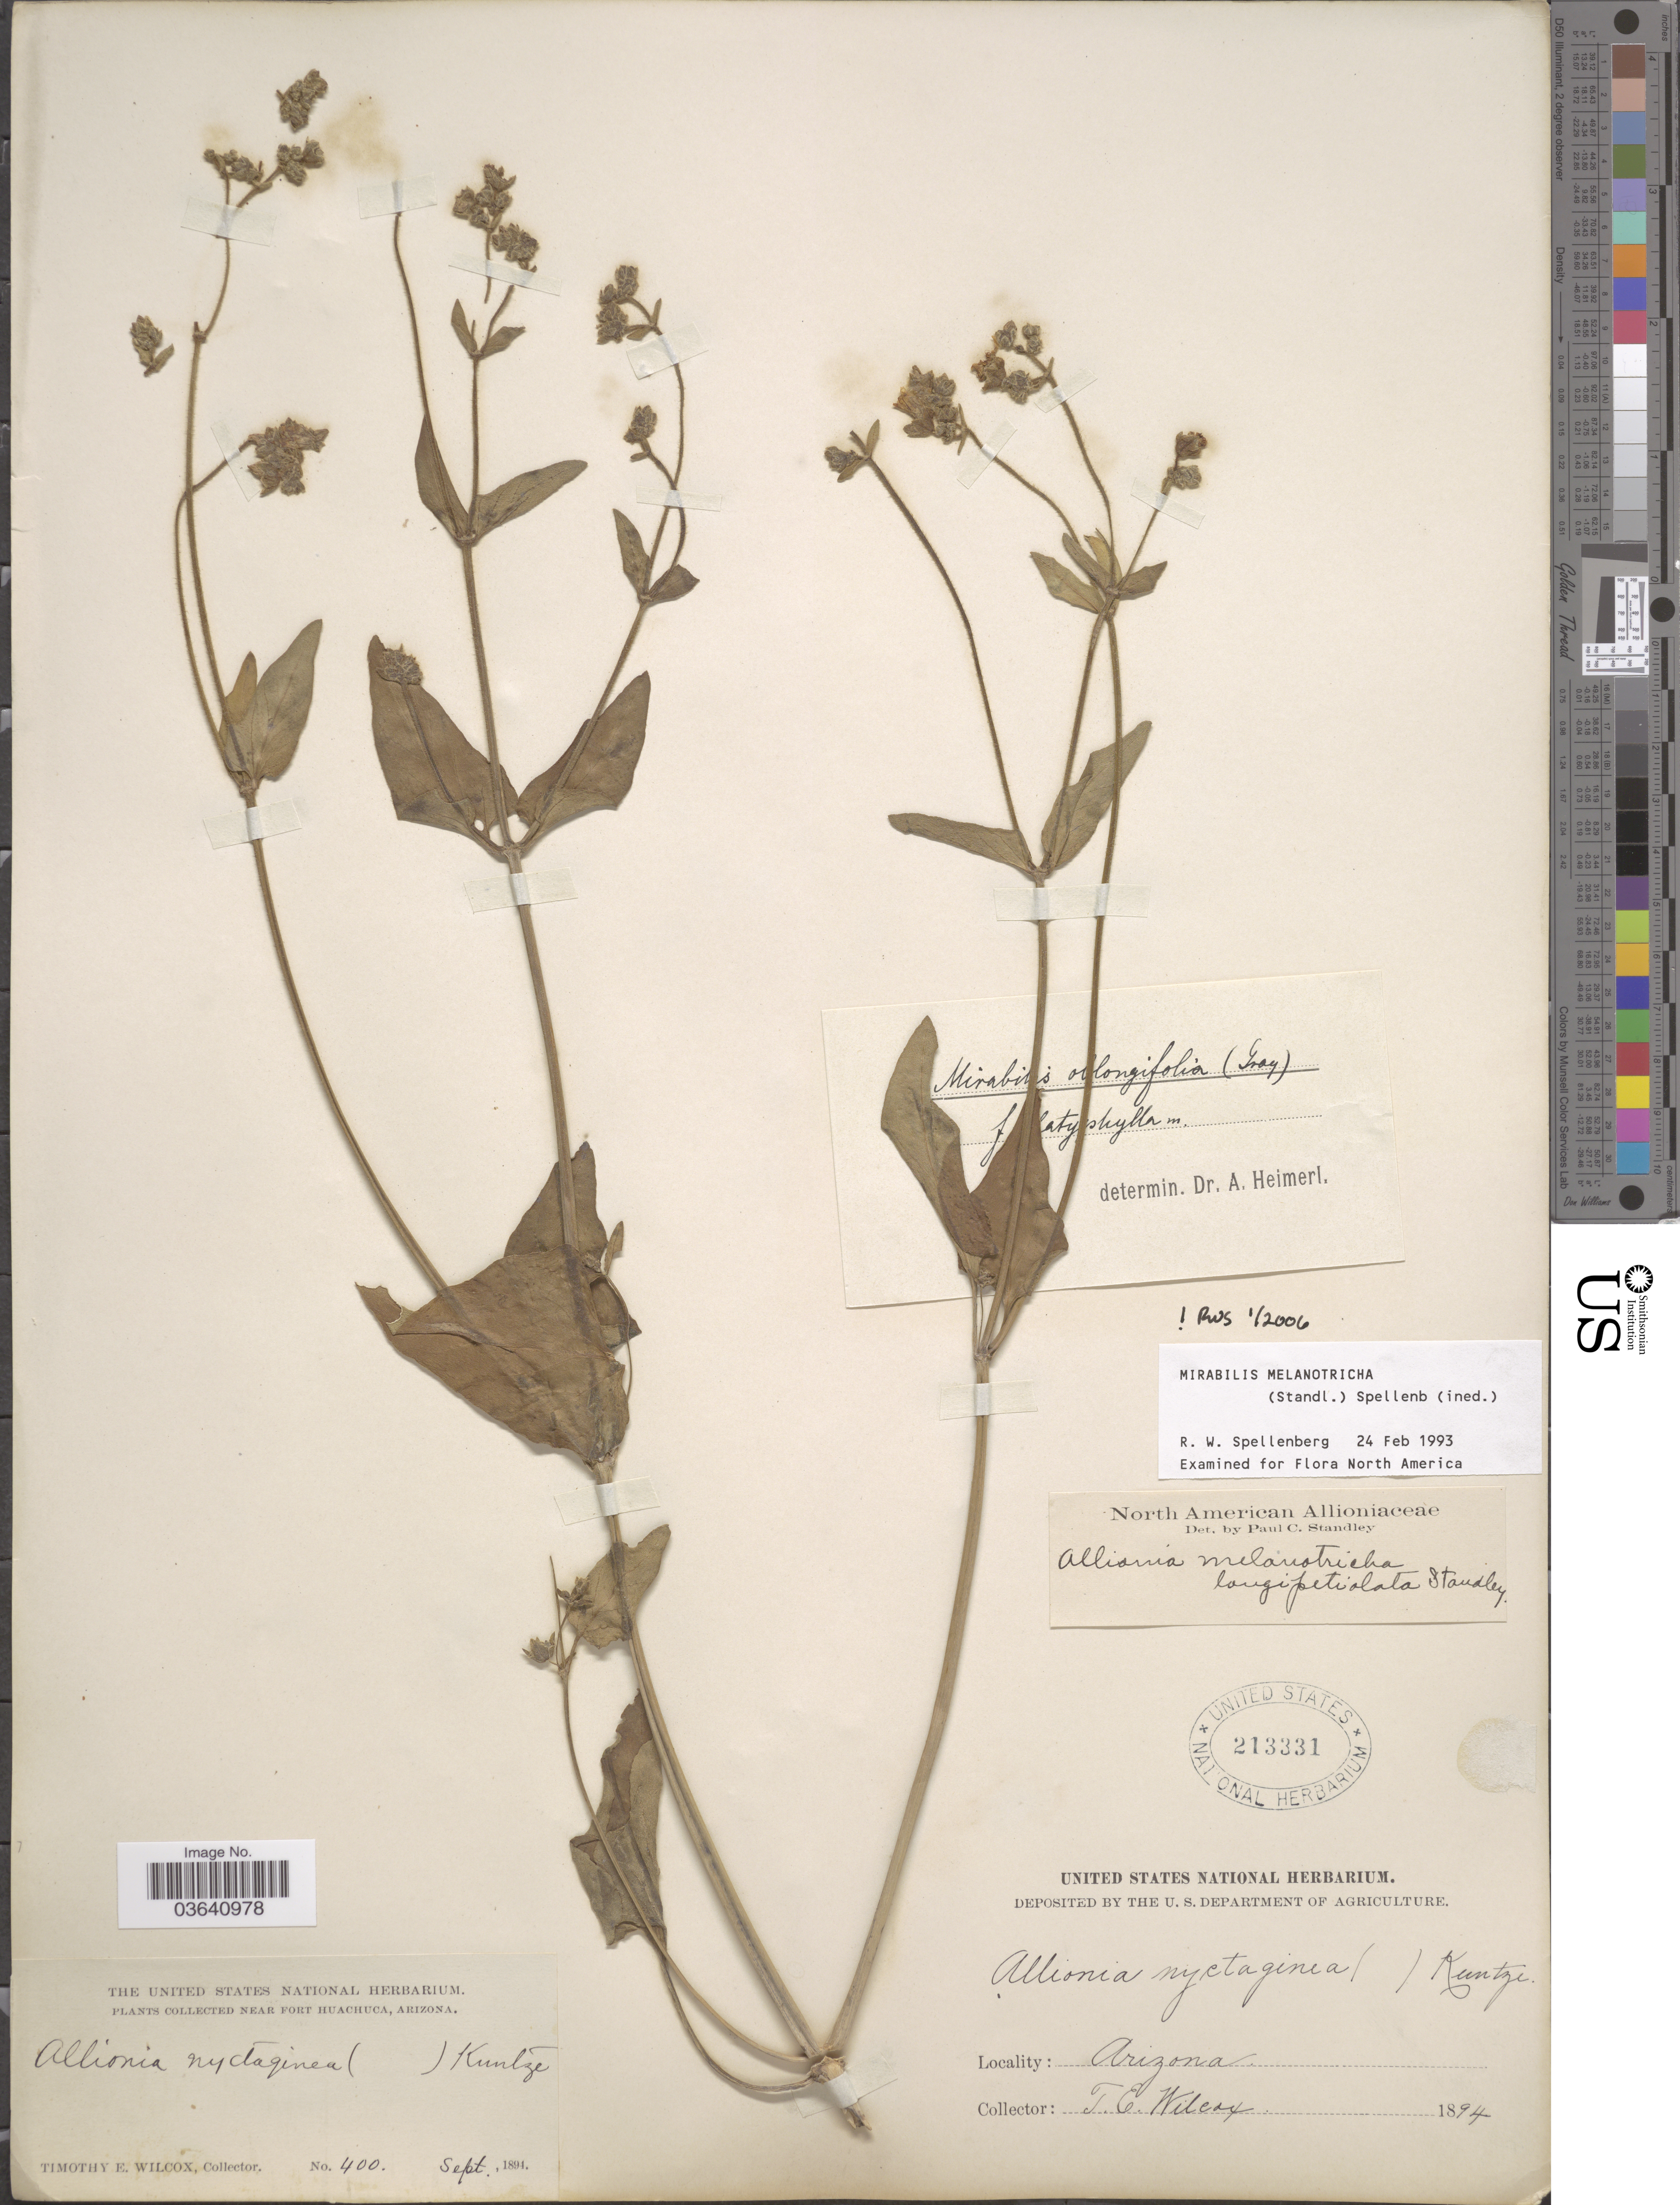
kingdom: Plantae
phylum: Tracheophyta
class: Magnoliopsida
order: Caryophyllales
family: Nyctaginaceae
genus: Mirabilis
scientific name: Mirabilis melanotricha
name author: (Standl.) Spellenb.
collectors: T. E. Wilcox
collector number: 400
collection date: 1894-09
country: United States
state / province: Arizona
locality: Near Fort Huachuca.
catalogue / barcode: US 213331